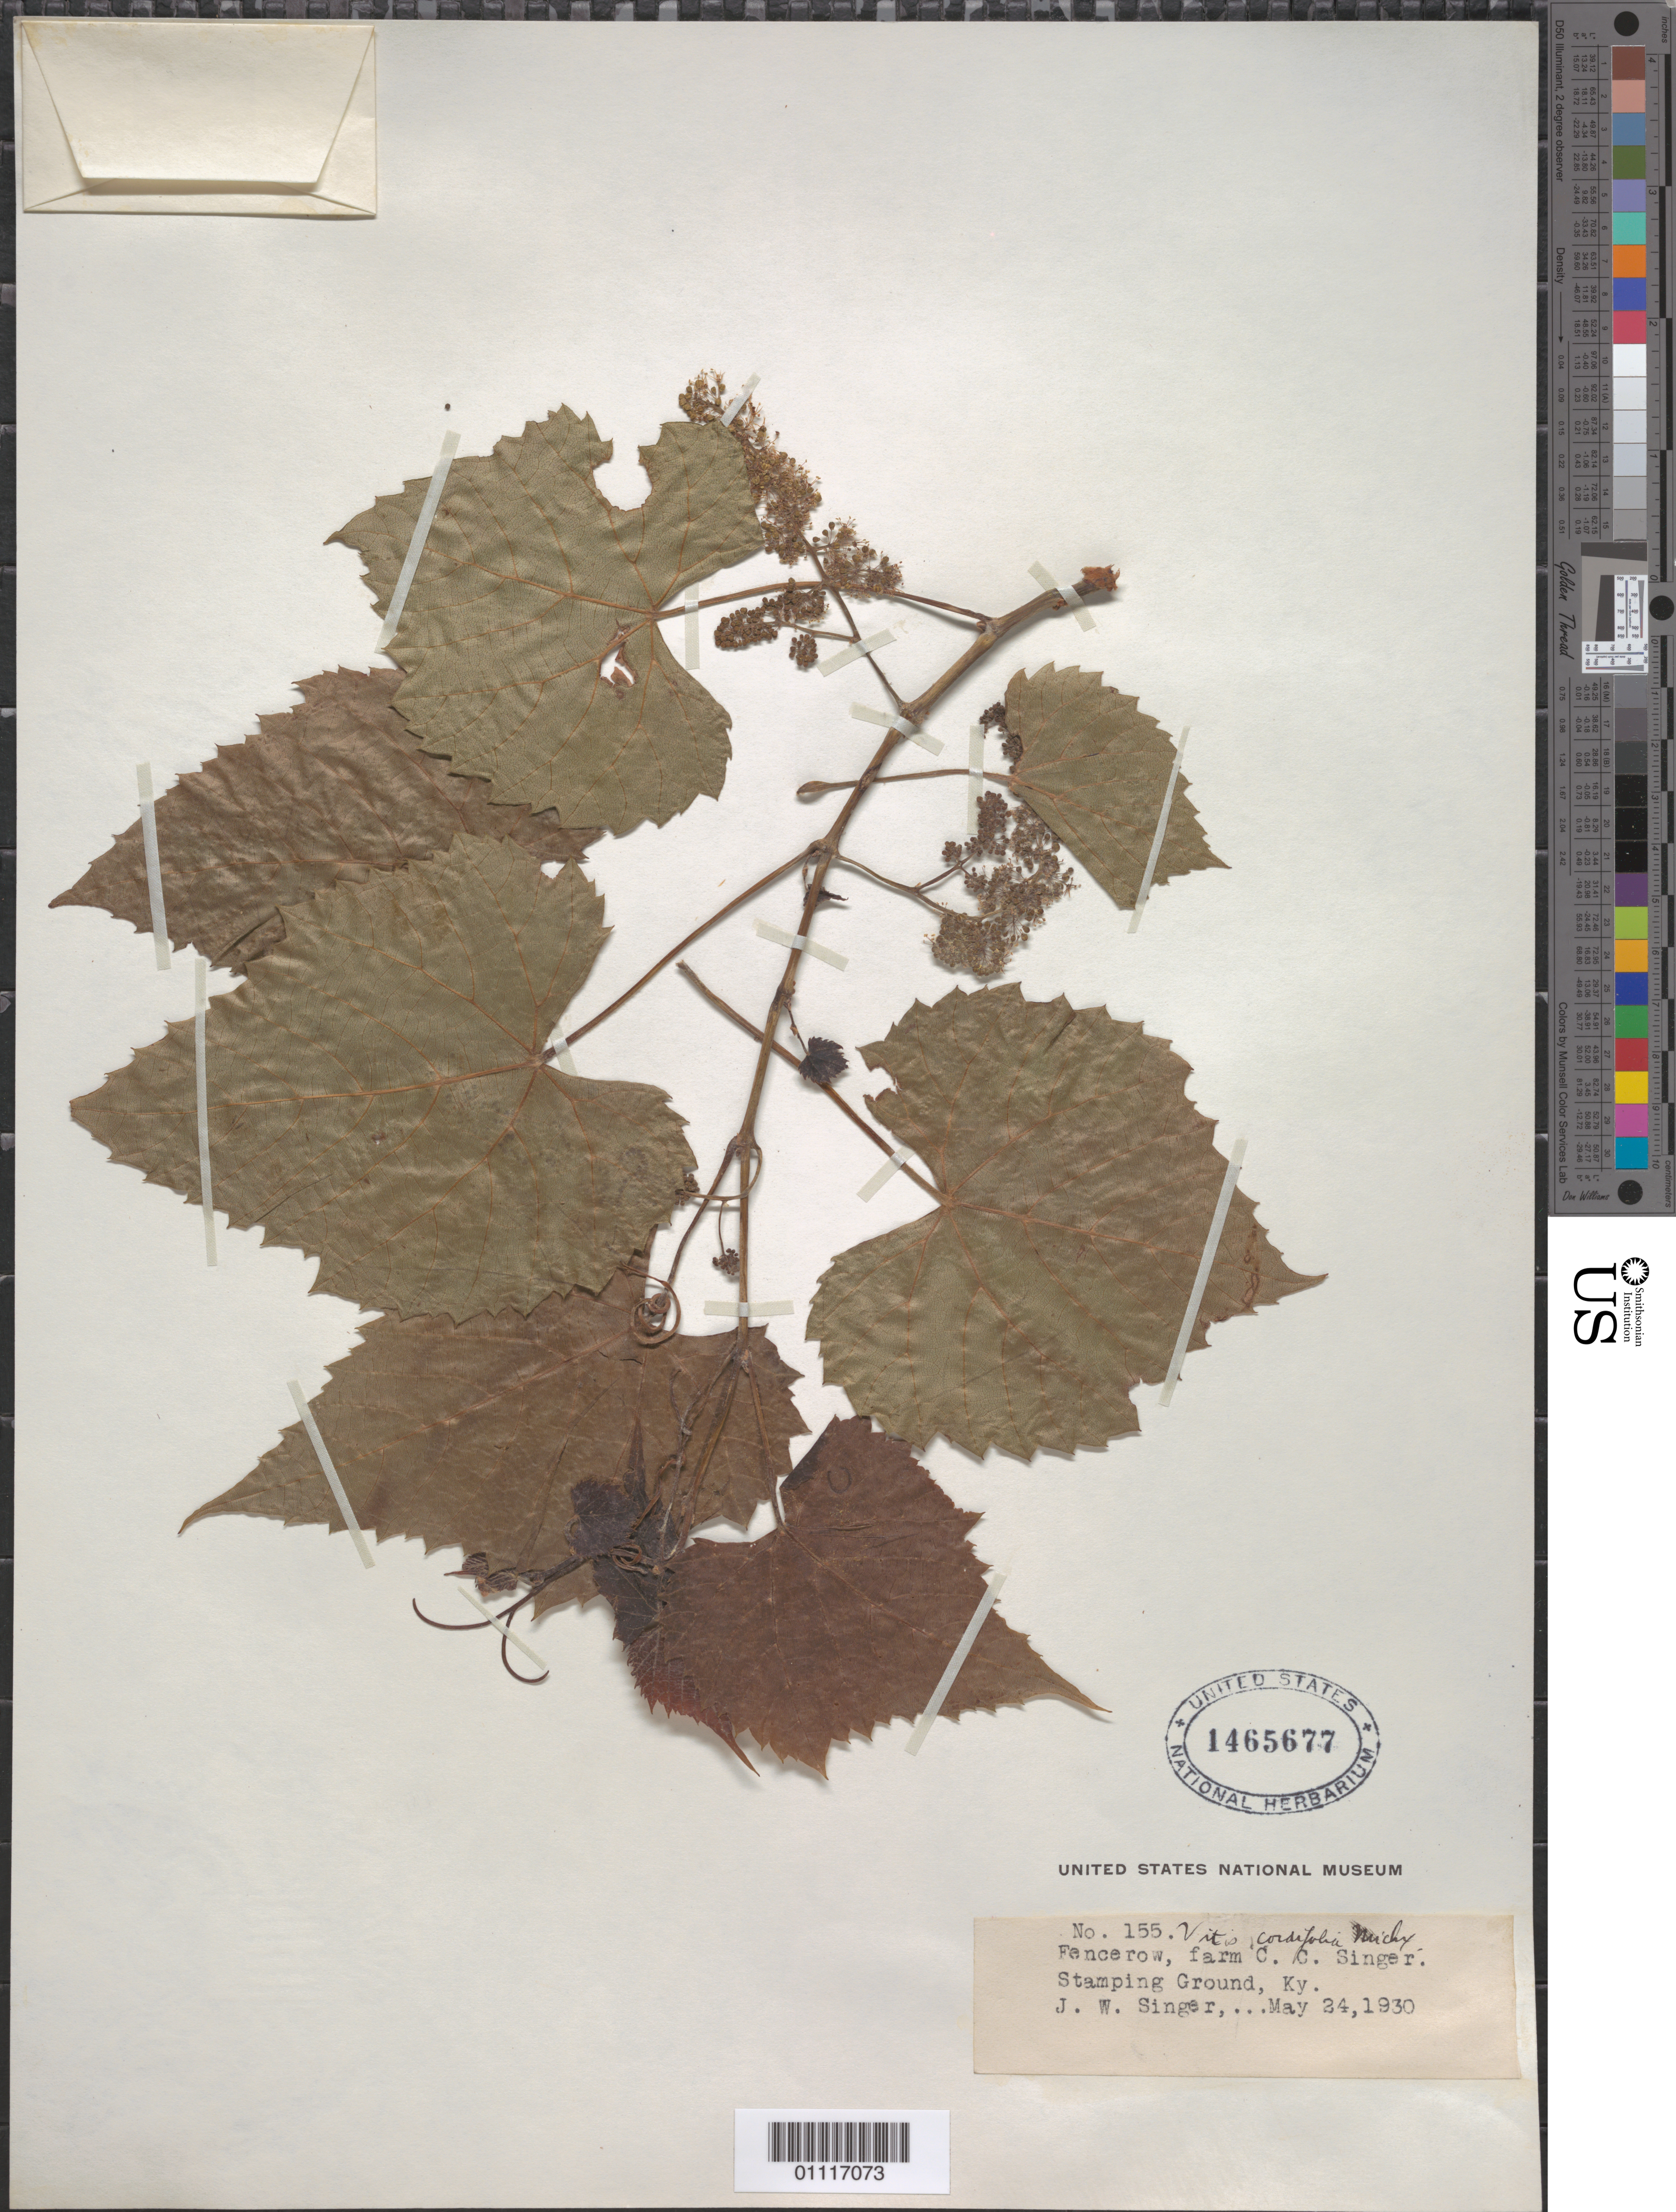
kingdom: Plantae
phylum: Tracheophyta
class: Magnoliopsida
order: Vitales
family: Vitaceae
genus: Vitis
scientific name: Vitis cordifolia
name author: Michx.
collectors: J. EW. Singer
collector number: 155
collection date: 1930-05-24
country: United States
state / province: Kentucky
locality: Fencerow, farm C. C. Singer, Stamping Ground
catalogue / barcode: US 1465677